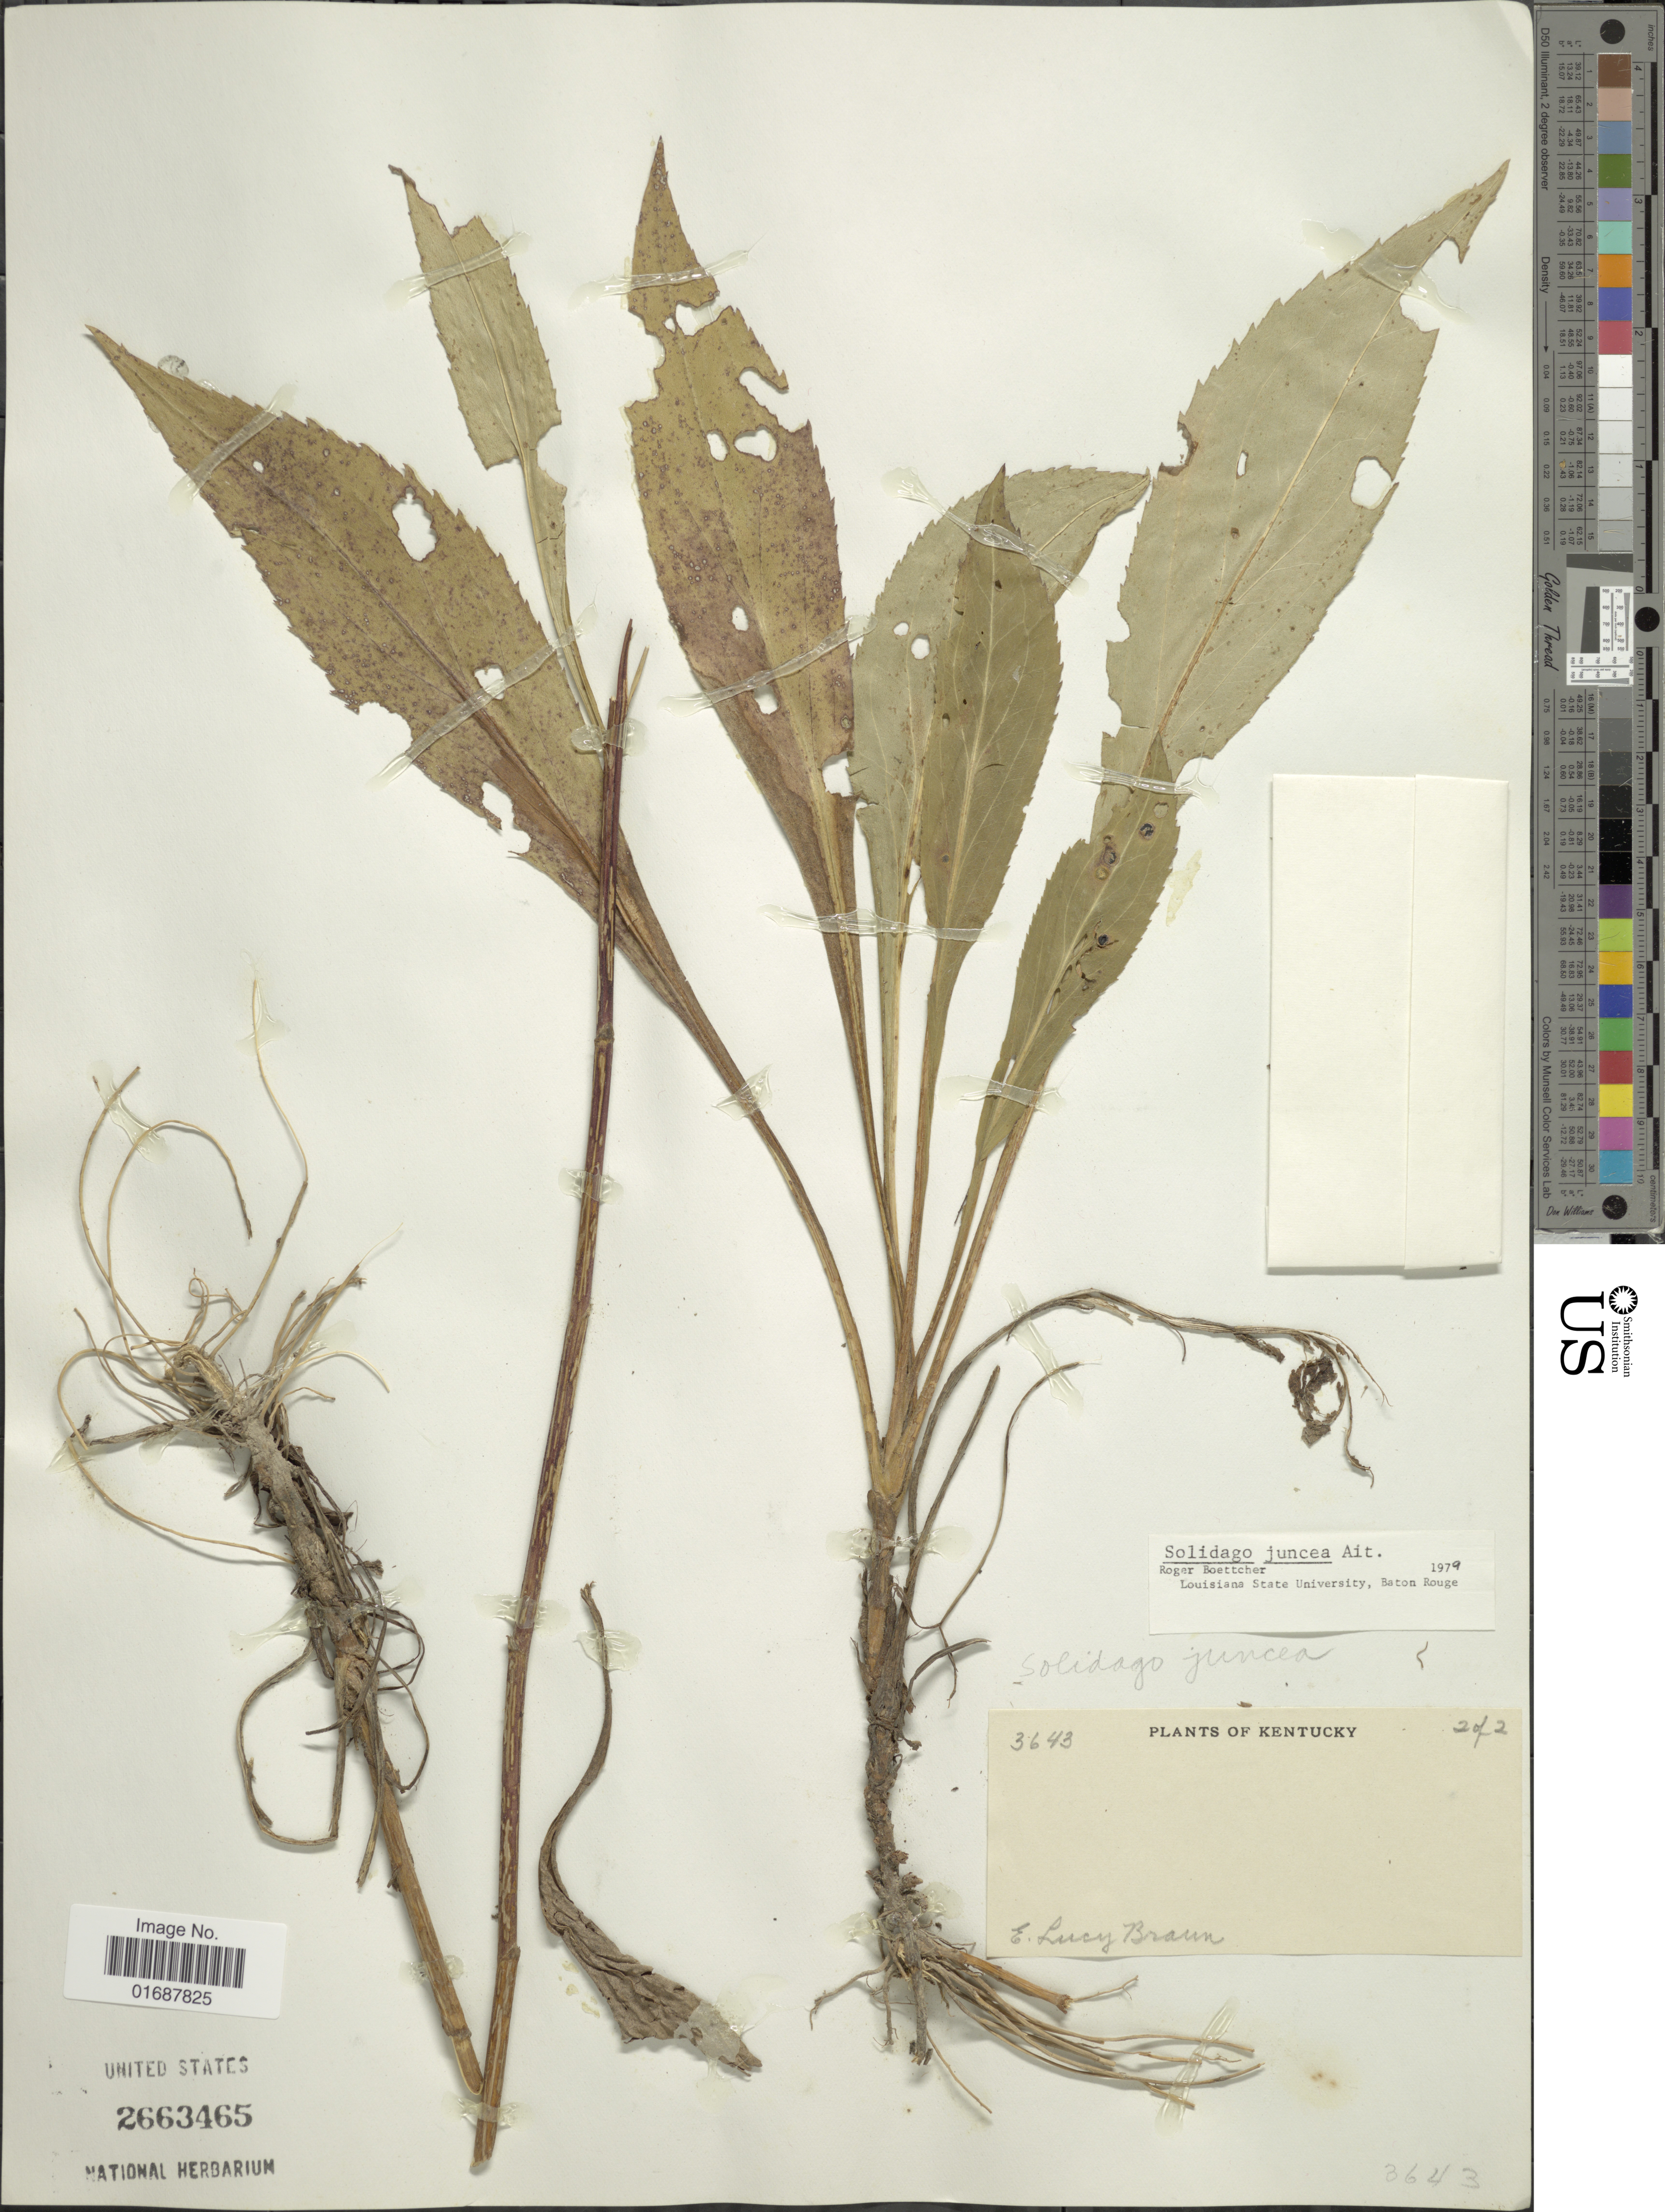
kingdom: Plantae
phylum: Tracheophyta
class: Magnoliopsida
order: Asterales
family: Asteraceae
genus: Solidago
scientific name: Solidago juncea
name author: Aiton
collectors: E. L. Braun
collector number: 3643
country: United States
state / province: Kentucky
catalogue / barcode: US 2663465